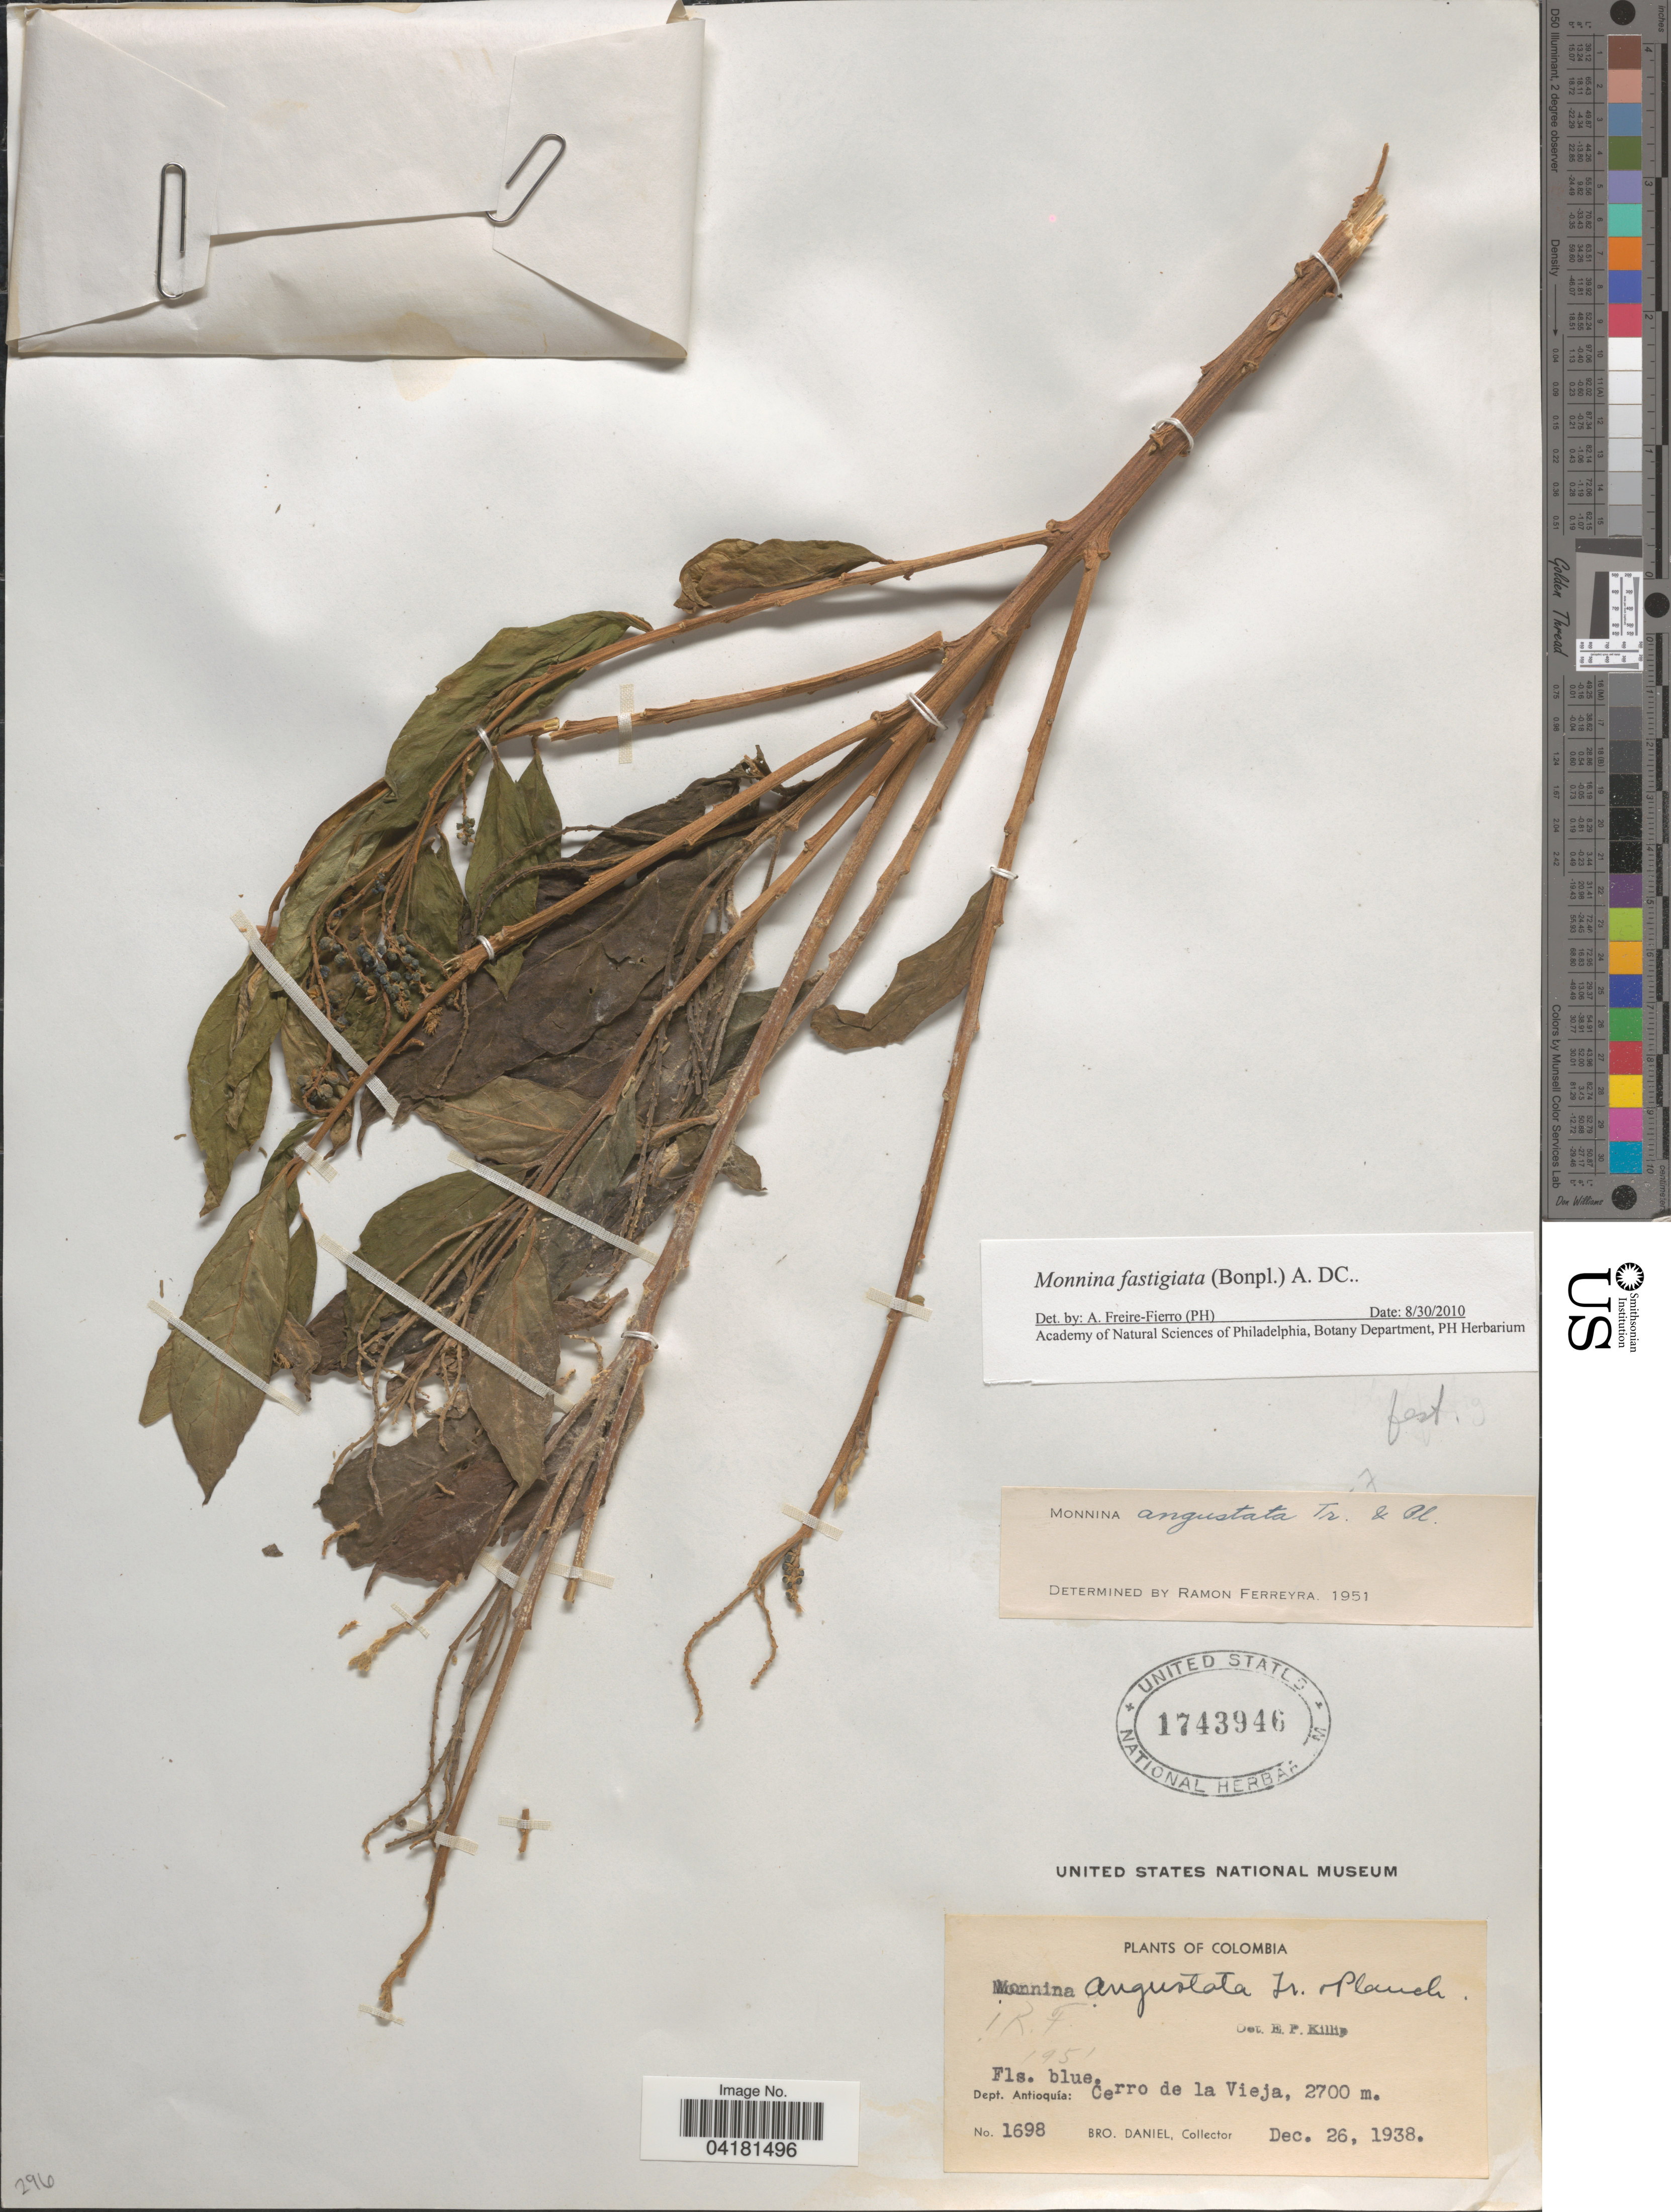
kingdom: Plantae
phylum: Tracheophyta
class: Magnoliopsida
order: Fabales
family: Polygalaceae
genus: Monnina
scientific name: Monnina fastigiata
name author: (Bonpl.) DC.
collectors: Bro. Daniel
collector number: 1698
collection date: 1938-12-26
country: Colombia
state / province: Antioquia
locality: Dept. Antioquia: Cerro de la Vieja.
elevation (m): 2700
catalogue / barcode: US 1743946